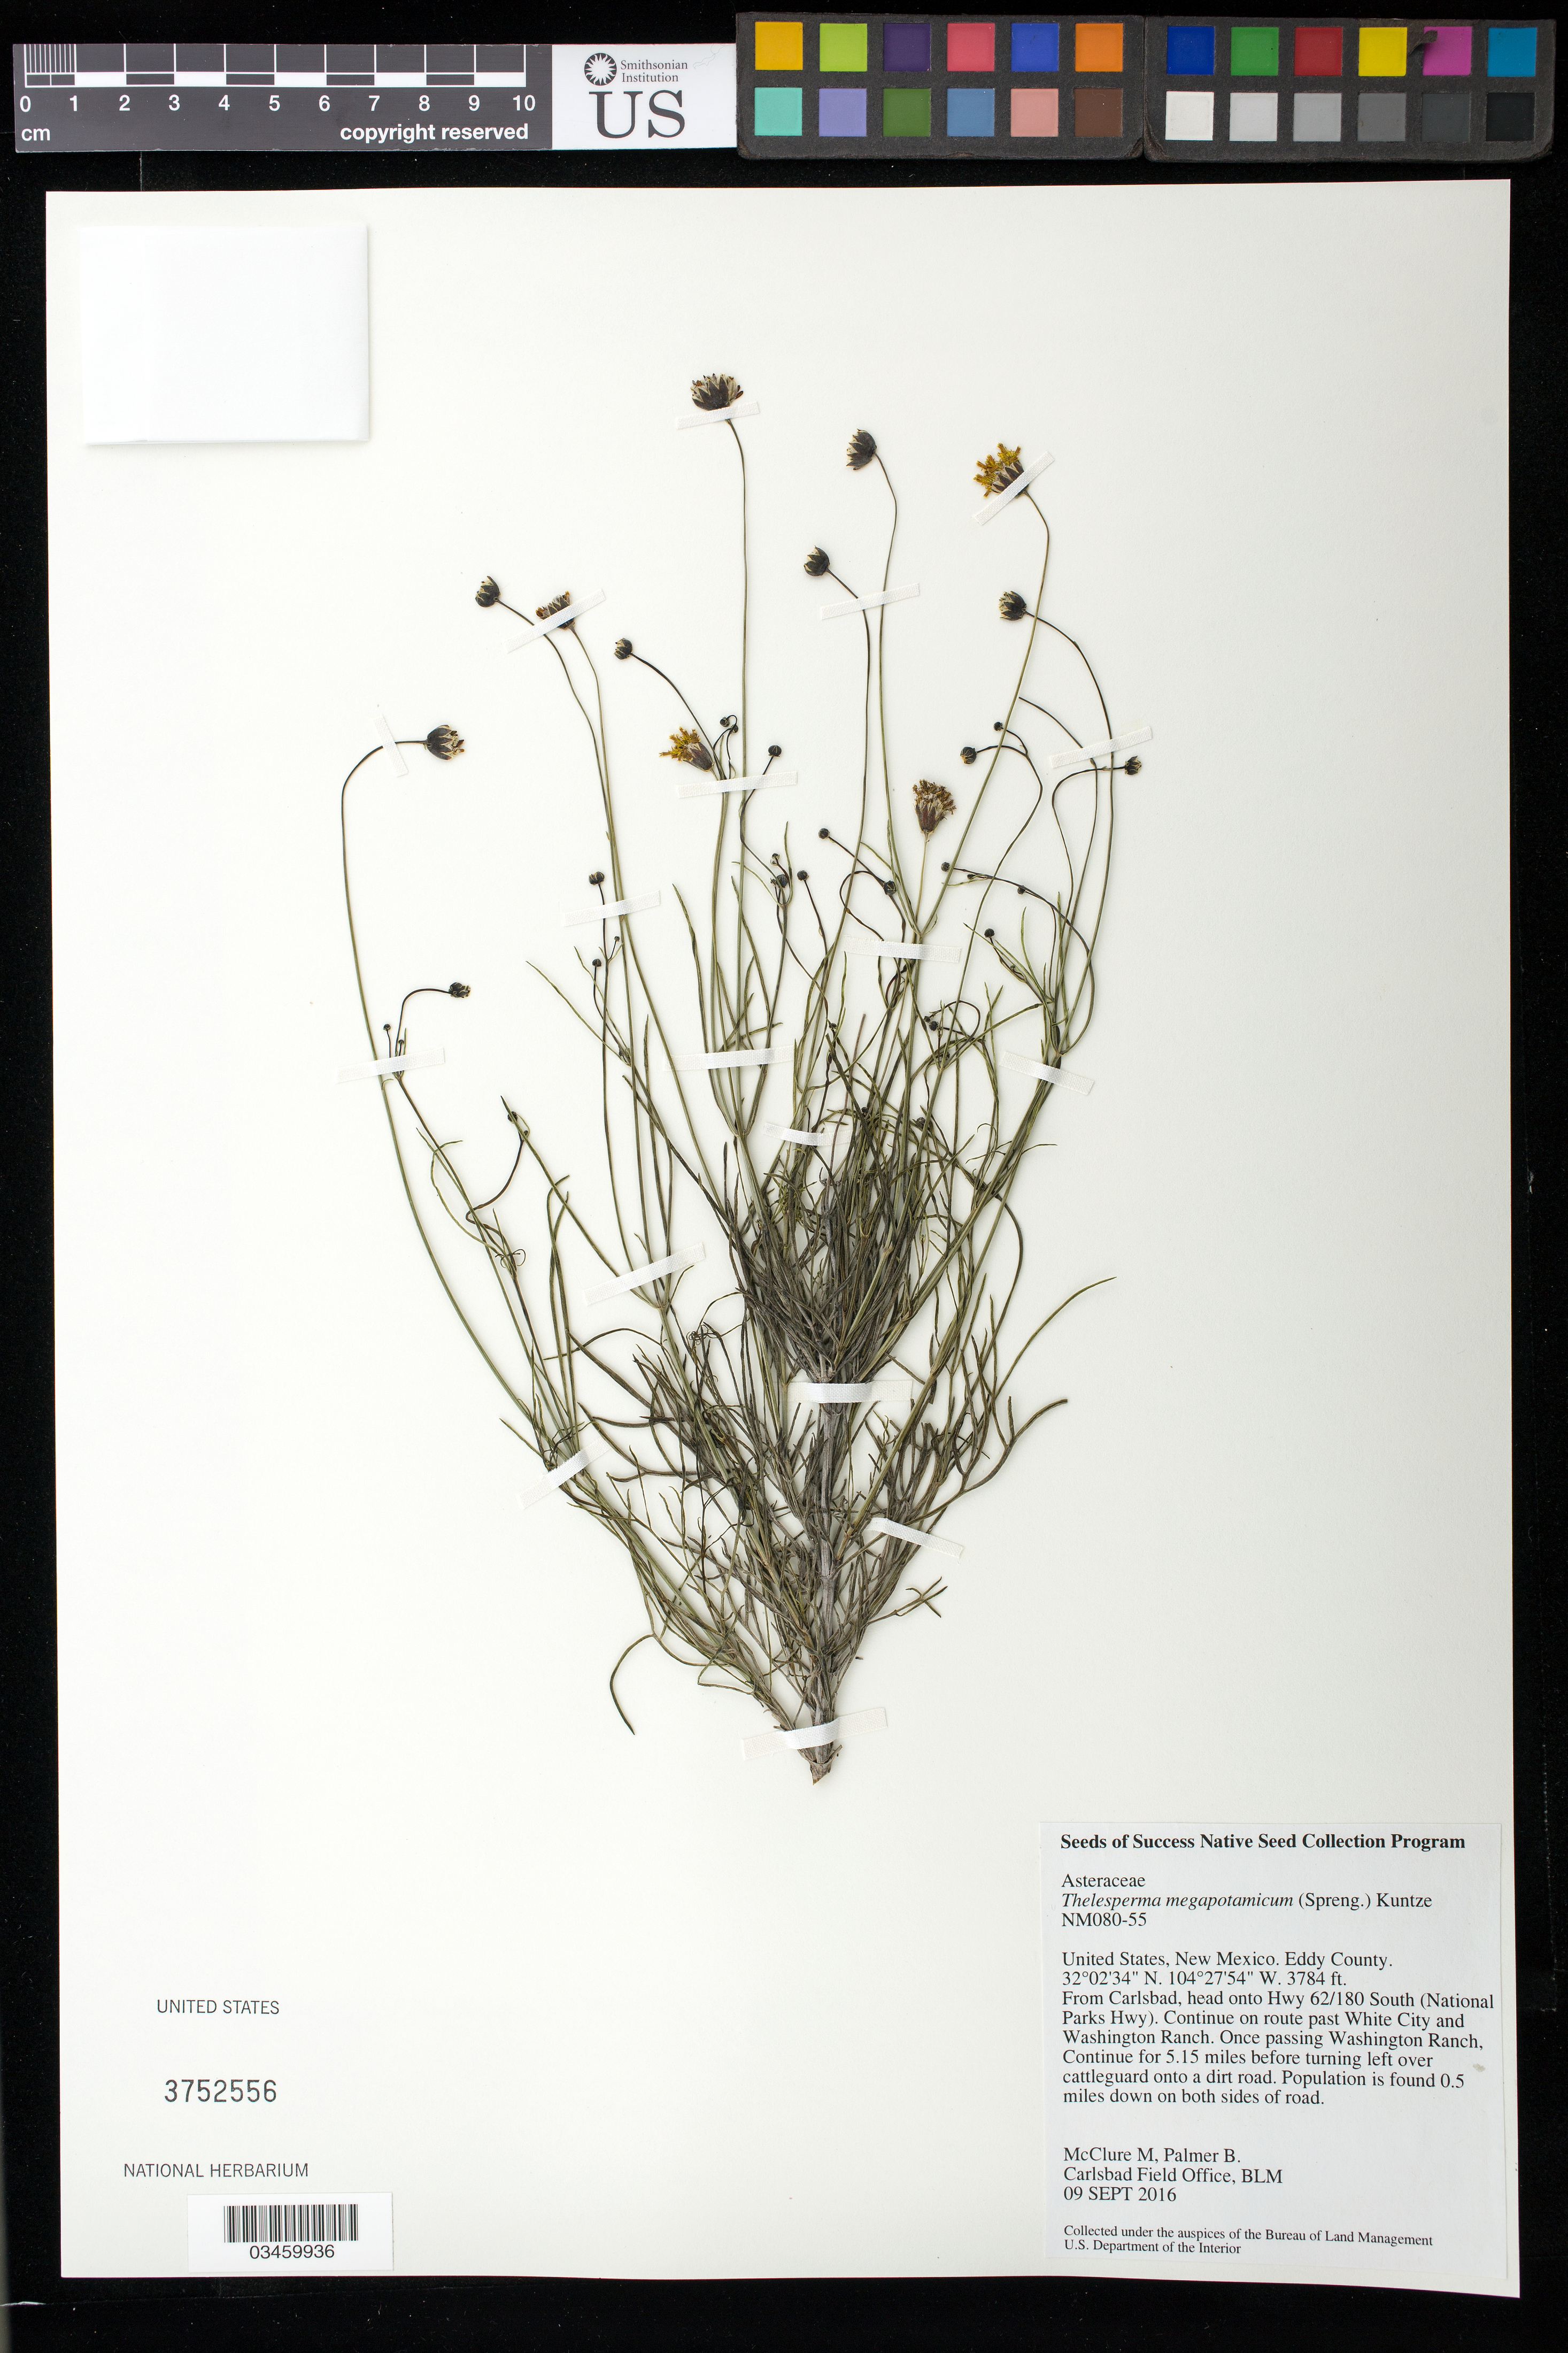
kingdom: Plantae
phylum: Tracheophyta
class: Magnoliopsida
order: Asterales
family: Asteraceae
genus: Thelesperma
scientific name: Thelesperma megapotamicum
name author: (Spreng.) Herter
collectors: M. McClure & B. Palmer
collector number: NM080-55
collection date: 2016-09-09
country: United States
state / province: New Mexico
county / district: Eddy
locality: Near White City passing Washington Ranch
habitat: R042XC006NM - Gyp Upland ecological site. Cottonwood-Reeves loam component on uplands, hills. Population is in well-drained gypseous soil.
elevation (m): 1153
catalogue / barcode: US 3752556